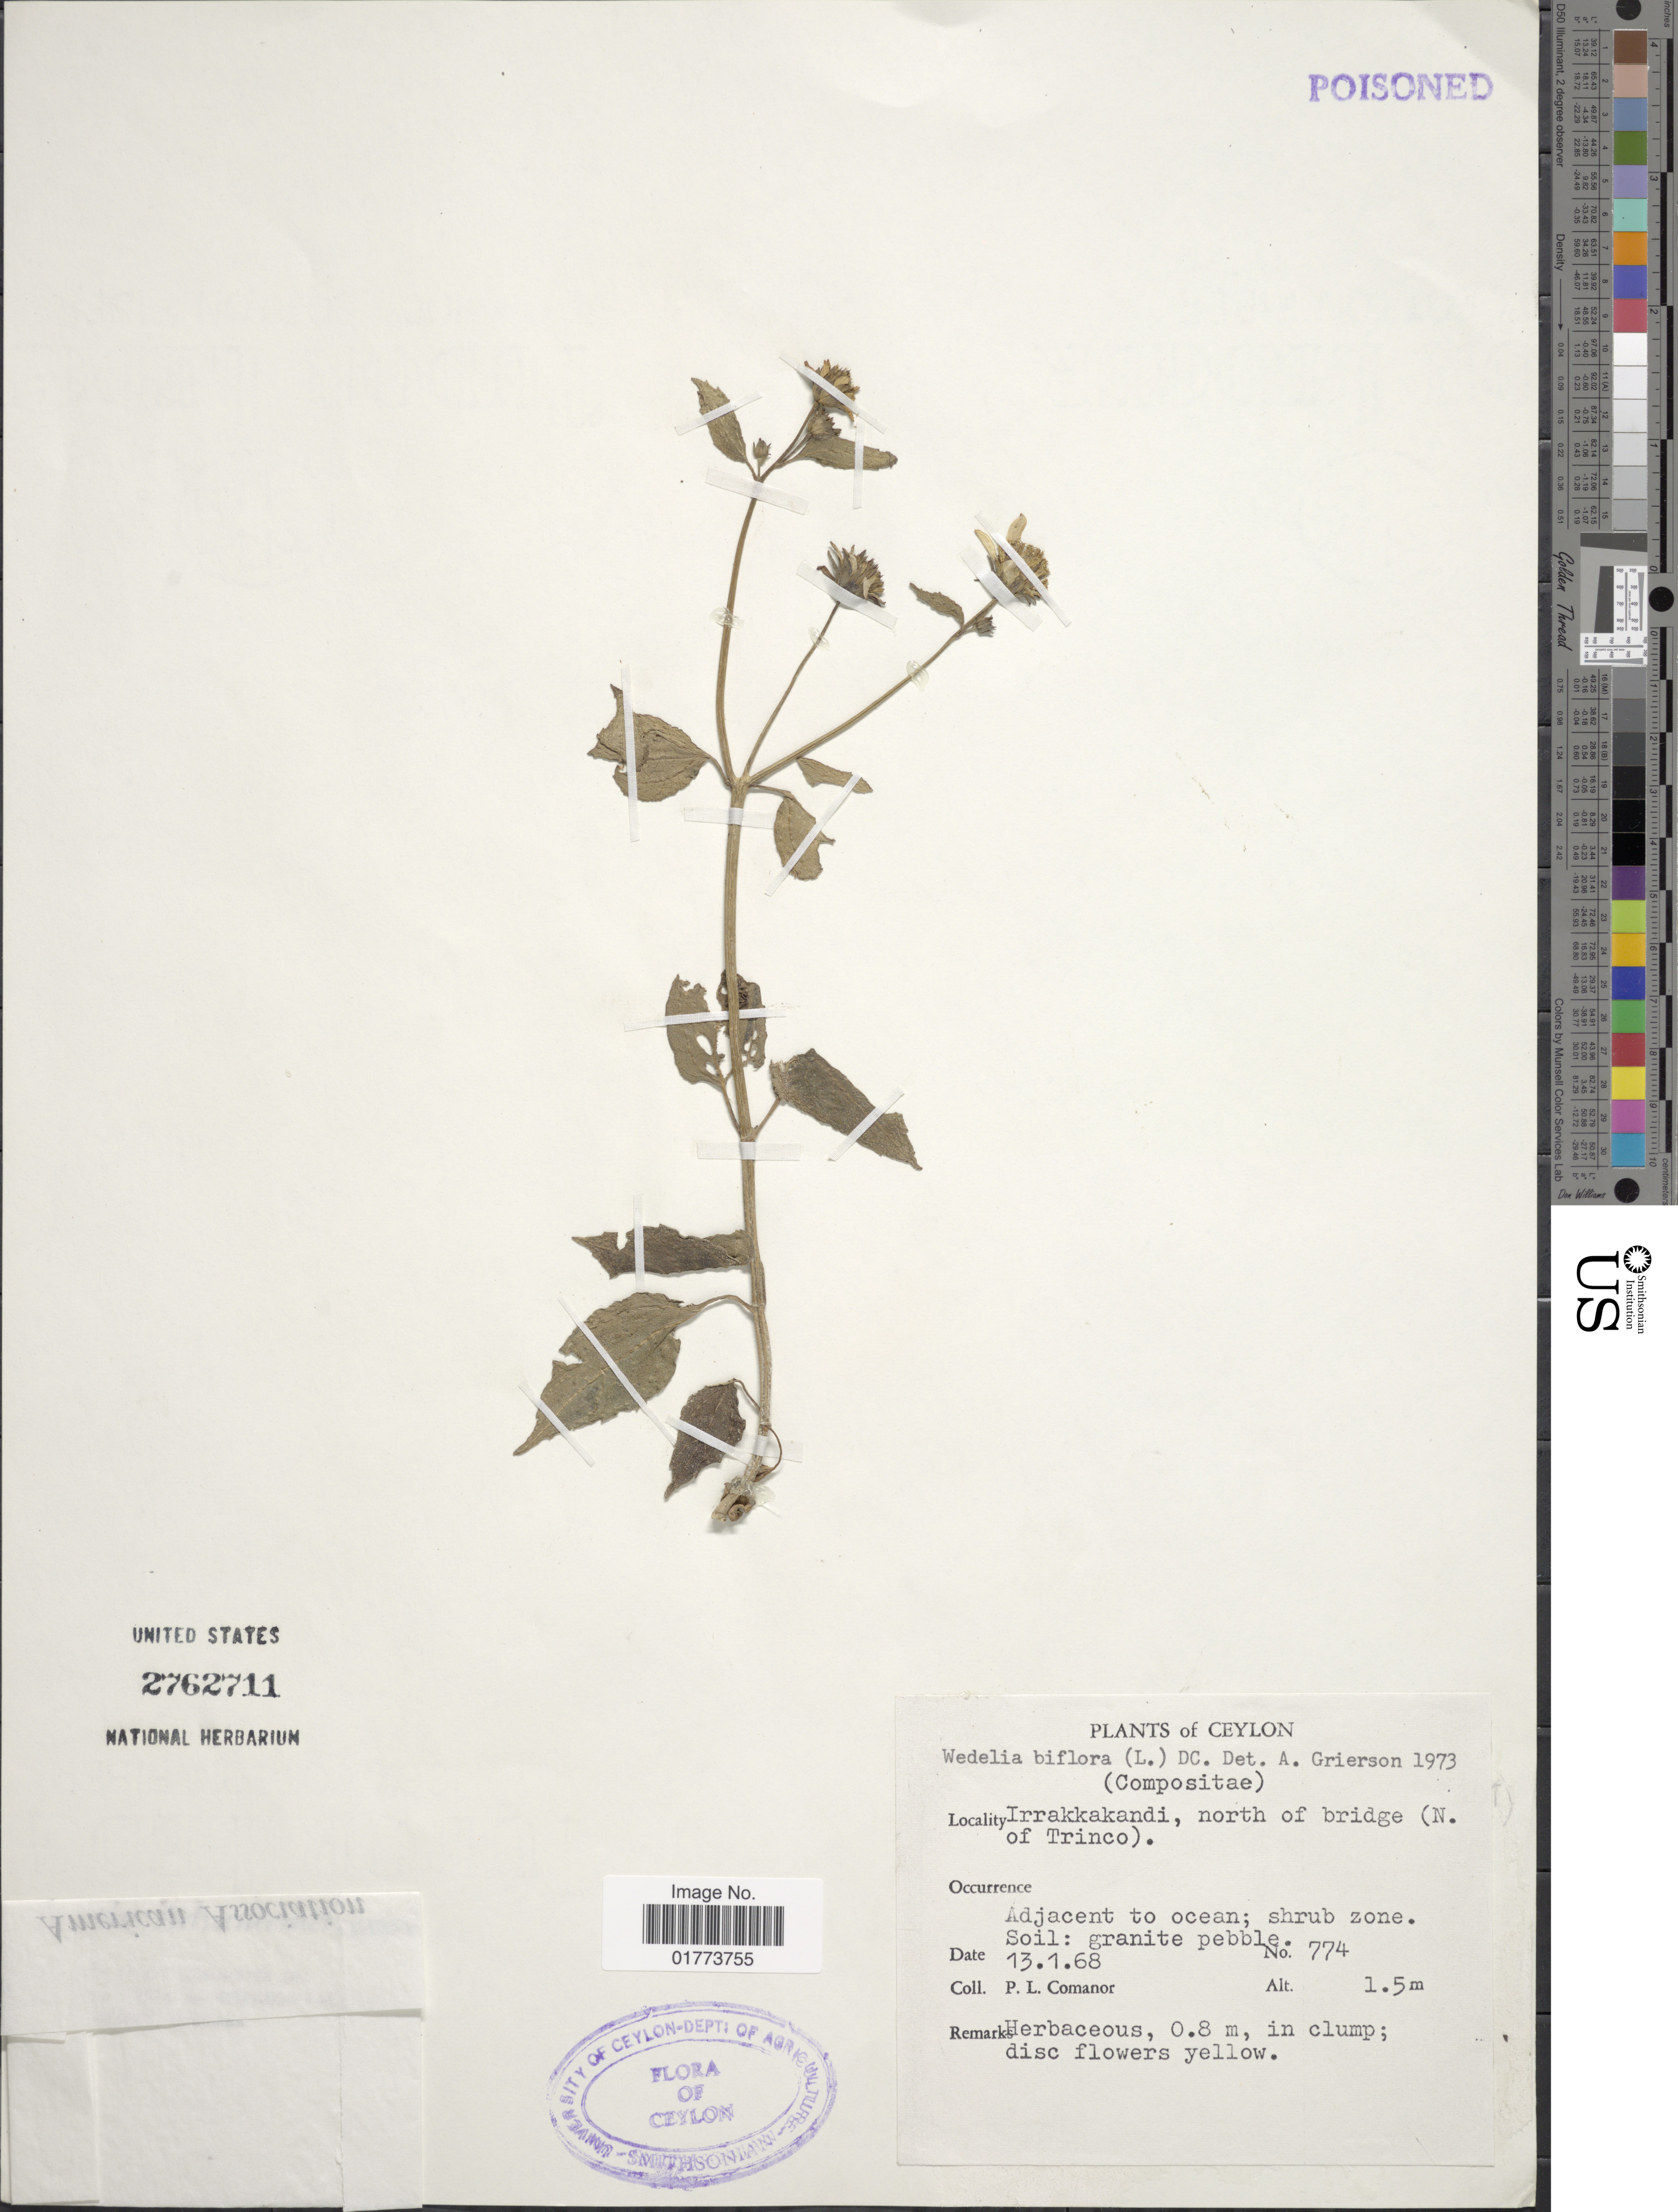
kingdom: Plantae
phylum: Tracheophyta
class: Magnoliopsida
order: Asterales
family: Asteraceae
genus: Wollastonia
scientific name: Wollastonia biflora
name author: (L.) DC.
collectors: P. Comanor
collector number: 774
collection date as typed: Transcribed d/m/y: 13/1/68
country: Sri Lanka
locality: Ceylon. Irrakkakandi, north of bridge (N. of Trinco)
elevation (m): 1.5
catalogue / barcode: US 2762711